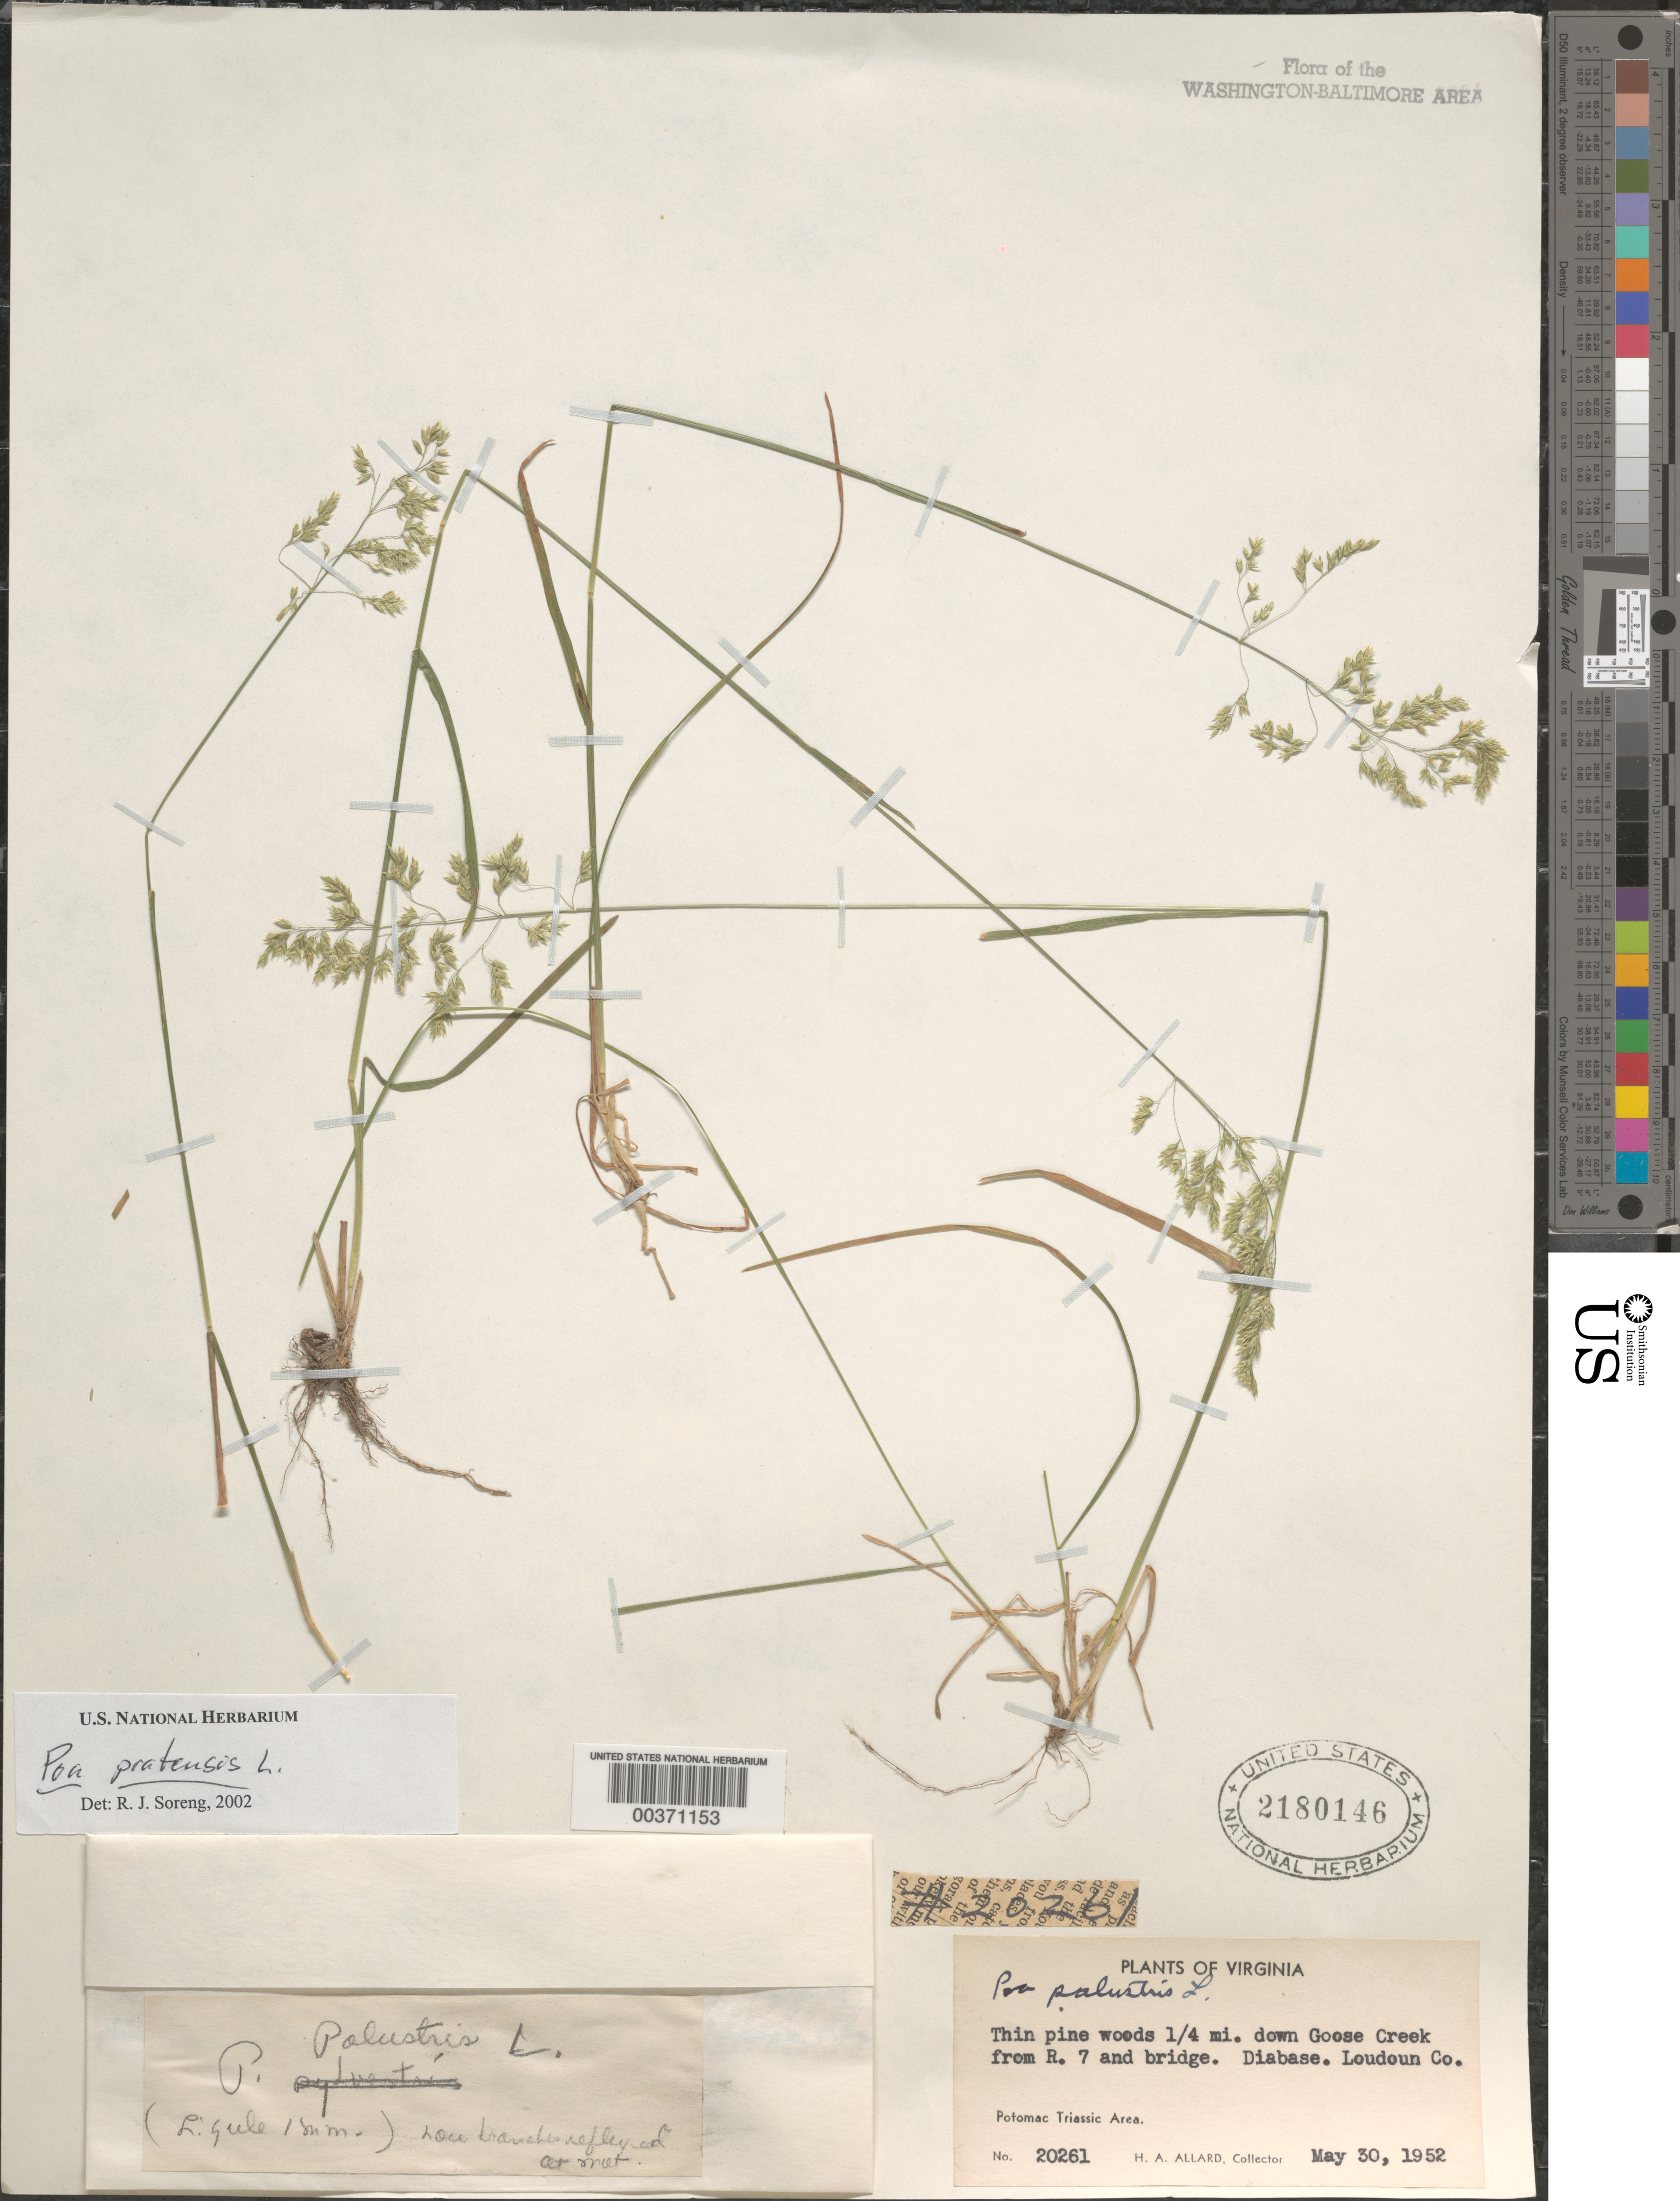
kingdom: Plantae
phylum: Tracheophyta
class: Liliopsida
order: Poales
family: Poaceae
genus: Poa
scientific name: Poa pratensis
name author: L.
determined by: Soreng, Robert J., Research Associate (BOT), Smithsonian Institution - National Museum of Natural History (UNITED STATES)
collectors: H. A. Allard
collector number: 20261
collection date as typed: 30 May 1952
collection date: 1952-05-30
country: United States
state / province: Virginia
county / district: Loudoun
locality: Downstream from Route 7 on Goose Creek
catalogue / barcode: US 2180146